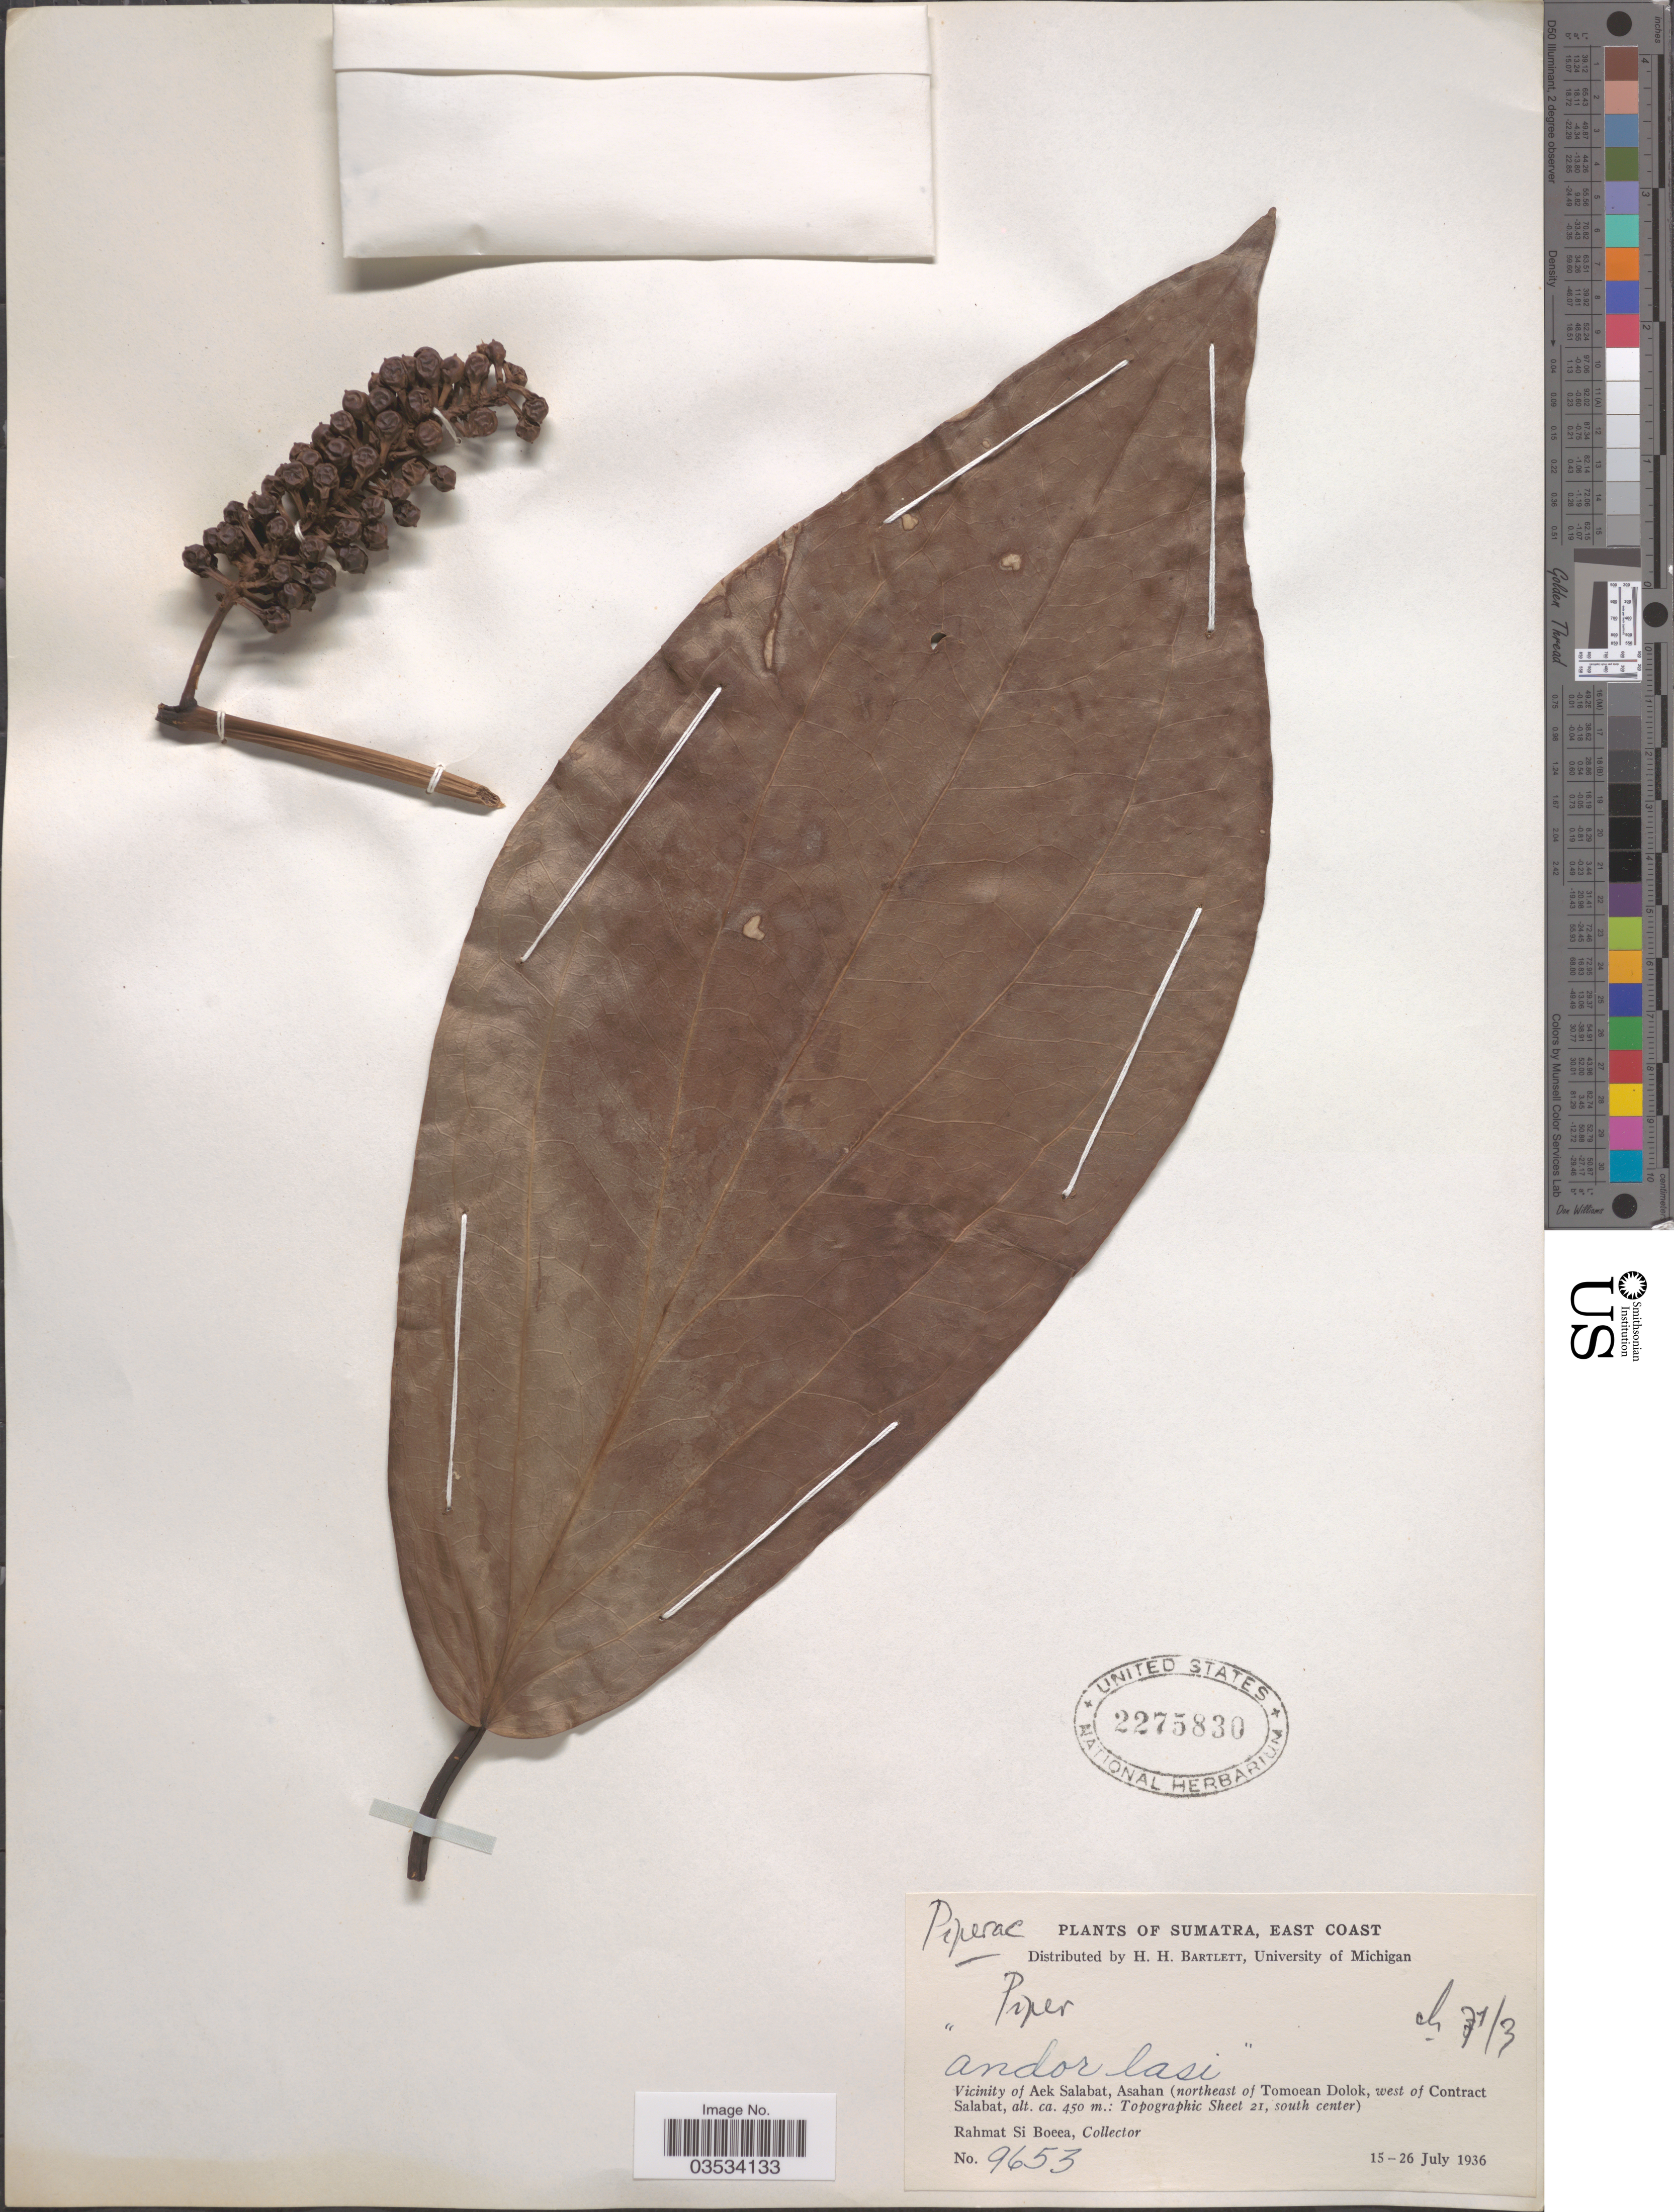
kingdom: Plantae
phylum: Tracheophyta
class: Magnoliopsida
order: Piperales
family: Piperaceae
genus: Piper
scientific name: Piper sp.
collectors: Rahmat Si Boeea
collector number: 9653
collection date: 1936-07-15/1936-07-26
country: Indonesia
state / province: Sumatra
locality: East Coast. Vicinity of Aek Salabat, Asahan (northeast of Tomoean Dolok, west of Contract Salabat: Topographic Sheet 21, south center).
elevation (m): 450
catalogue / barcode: US 2275830